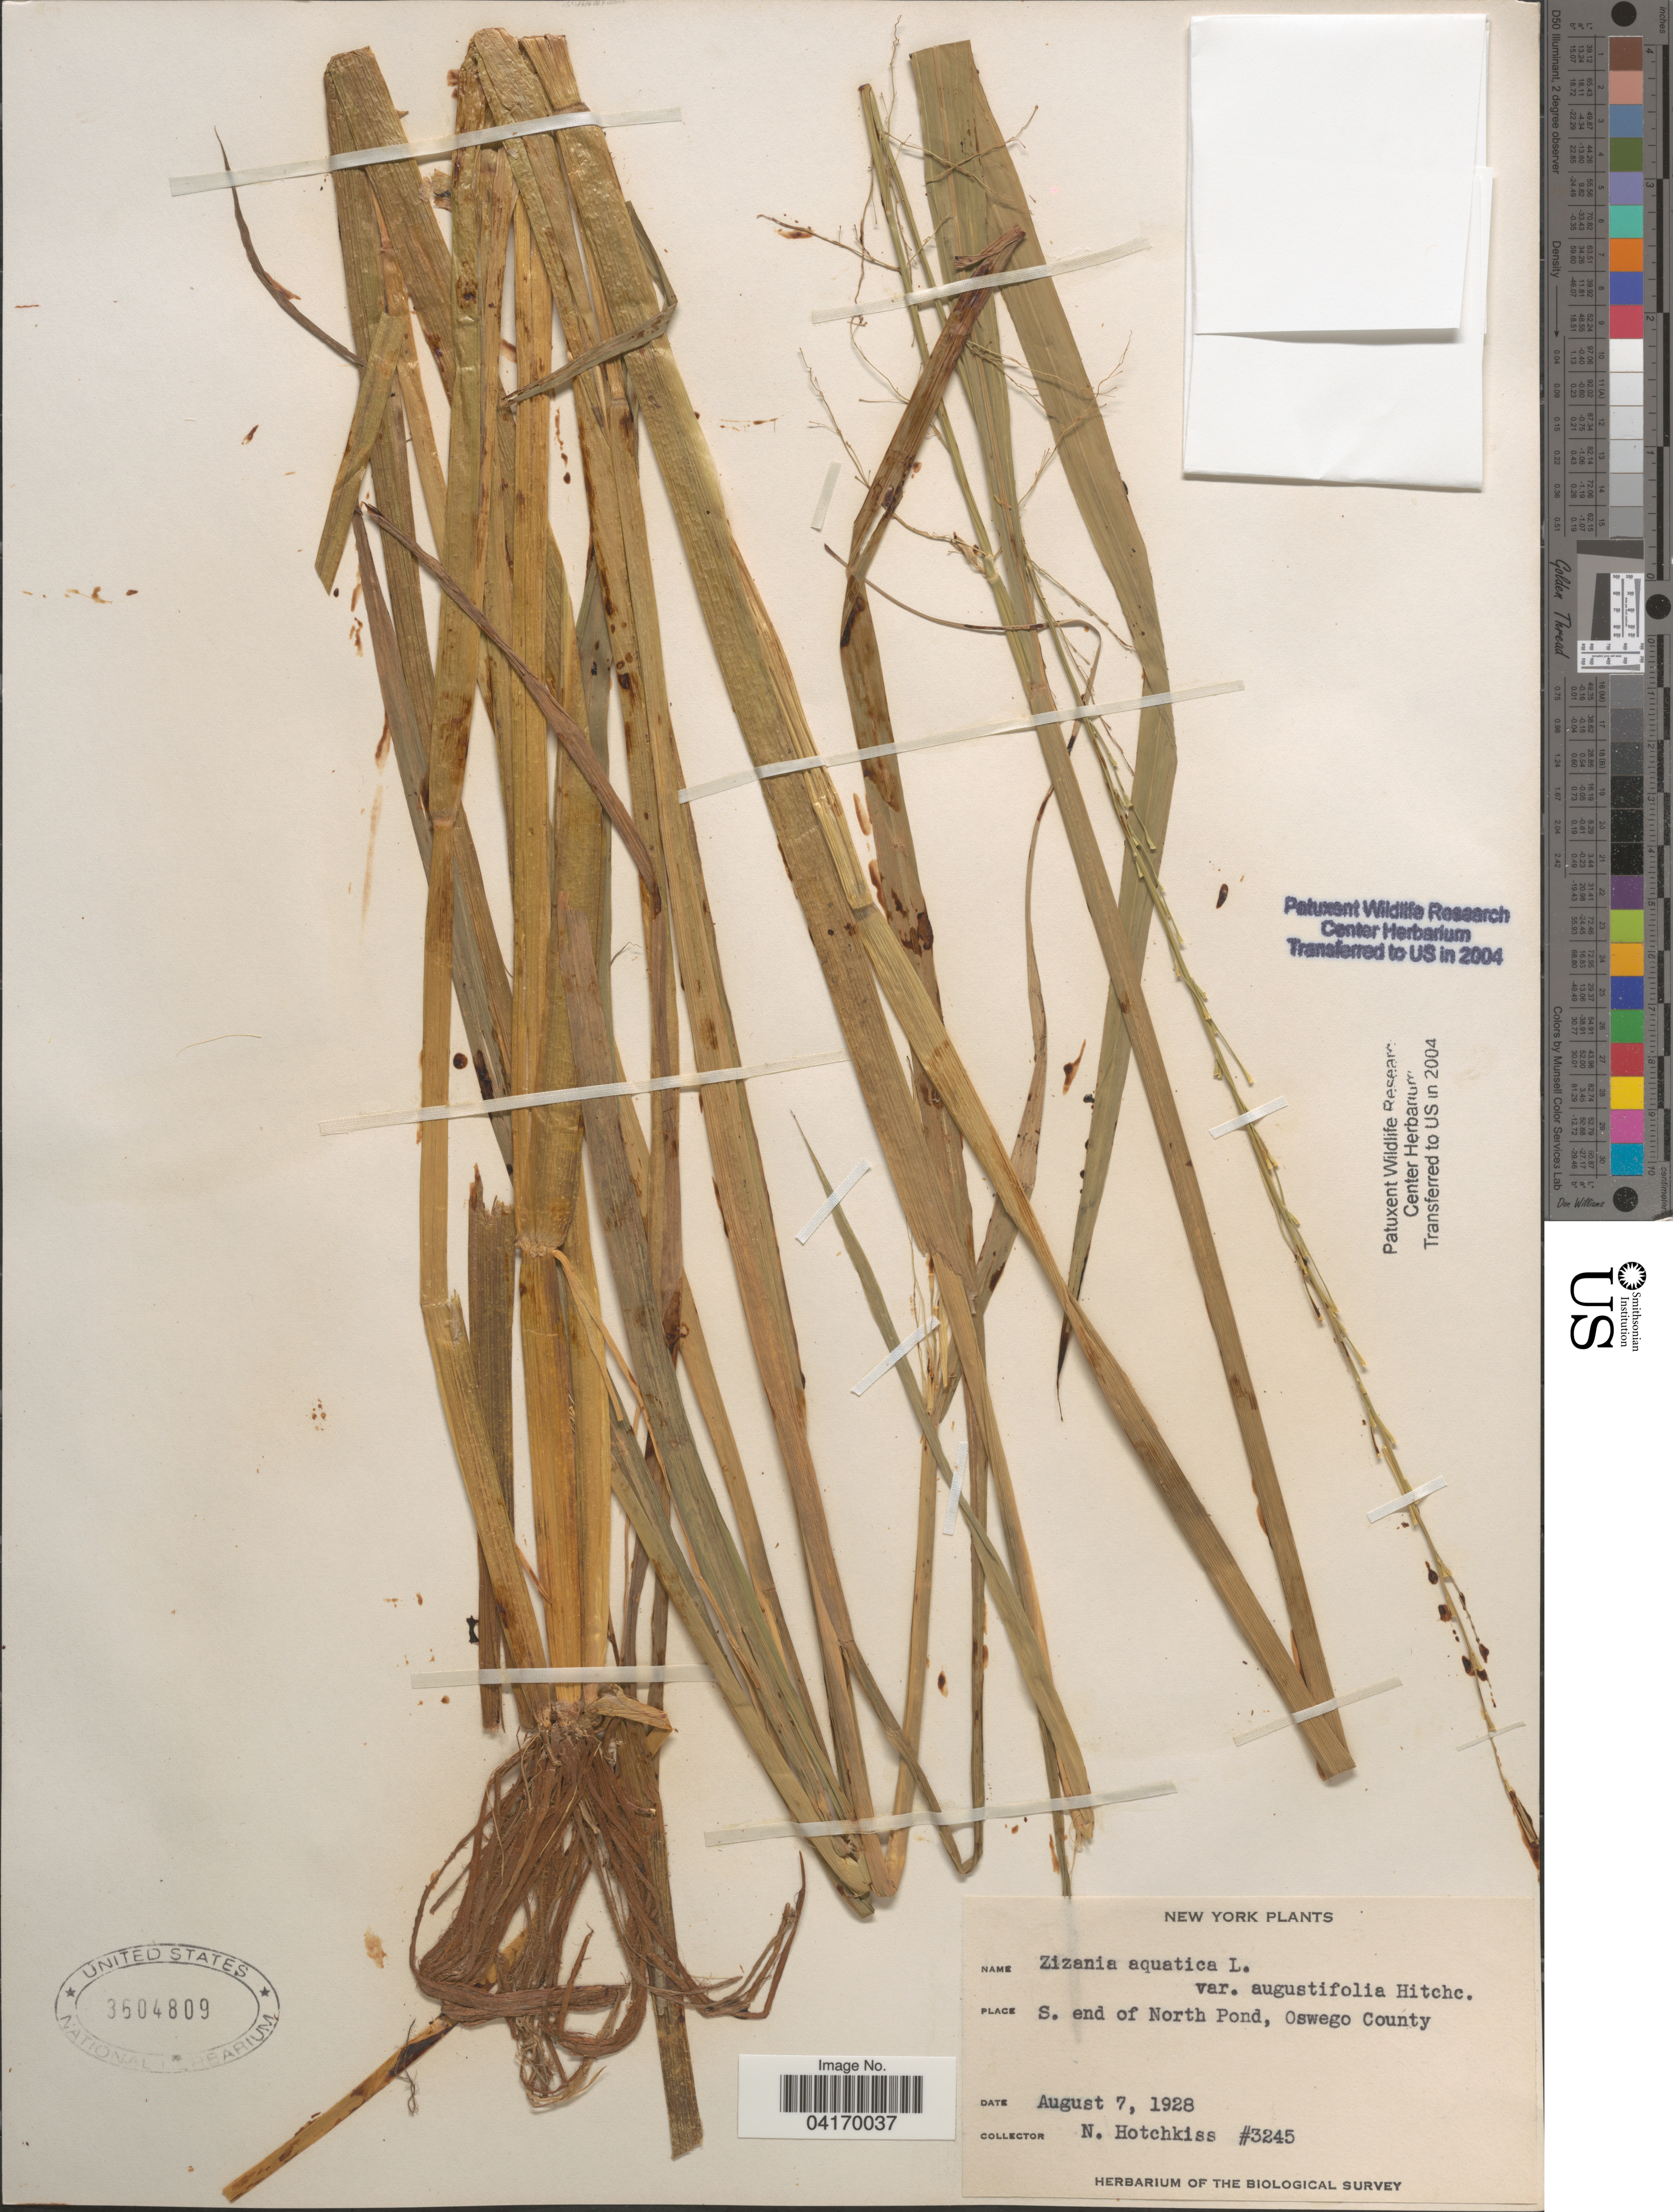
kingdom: Plantae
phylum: Tracheophyta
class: Liliopsida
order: Poales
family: Poaceae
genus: Zizania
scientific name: Zizania aquatica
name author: L.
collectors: N. Hotchkiss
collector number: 3245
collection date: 1928-08-07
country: United States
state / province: New York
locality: S. end of North Pond, Oswego County. The Biological Survey.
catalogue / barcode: US 3604809